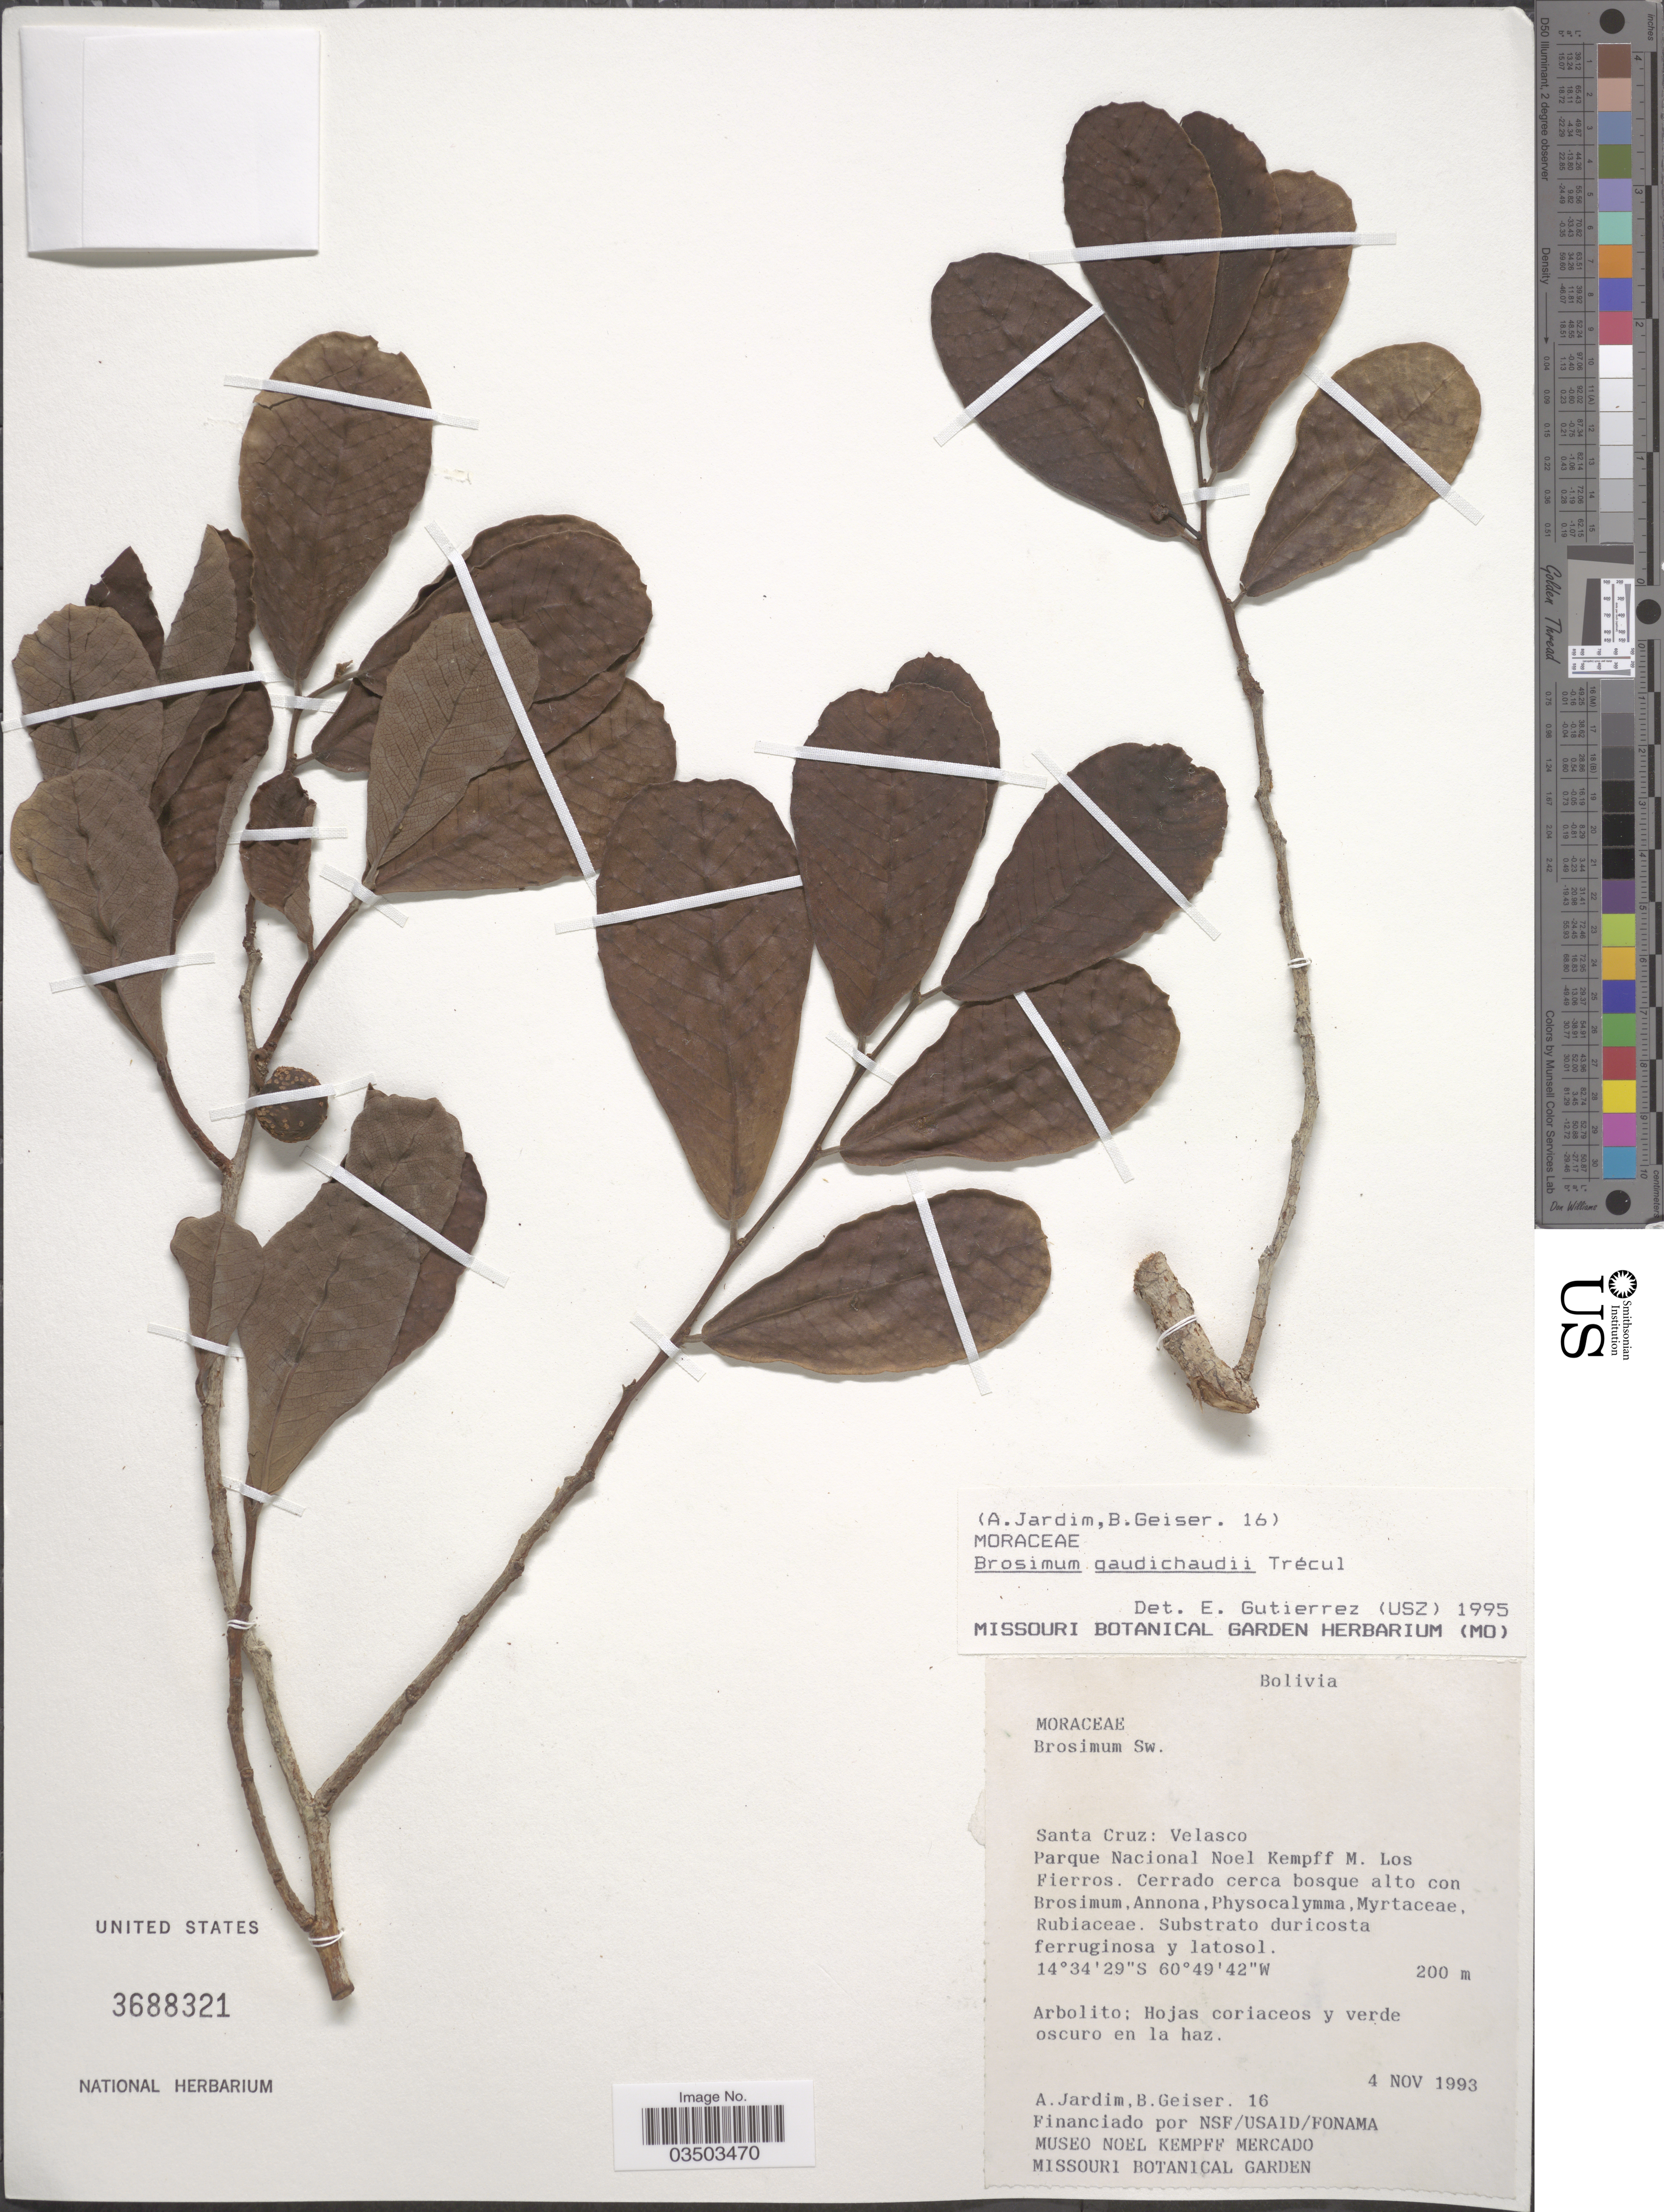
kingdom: Plantae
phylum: Tracheophyta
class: Magnoliopsida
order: Rosales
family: Moraceae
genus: Brosimum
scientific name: Brosimum gaudichaudii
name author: Trécul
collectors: A. Jardim & B. Geiser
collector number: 16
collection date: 1993-11-04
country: Bolivia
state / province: Santa Cruz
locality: Velasco. Parque Nacional Noel Kempff M. Los Fierros.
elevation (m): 200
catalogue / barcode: US 3688321